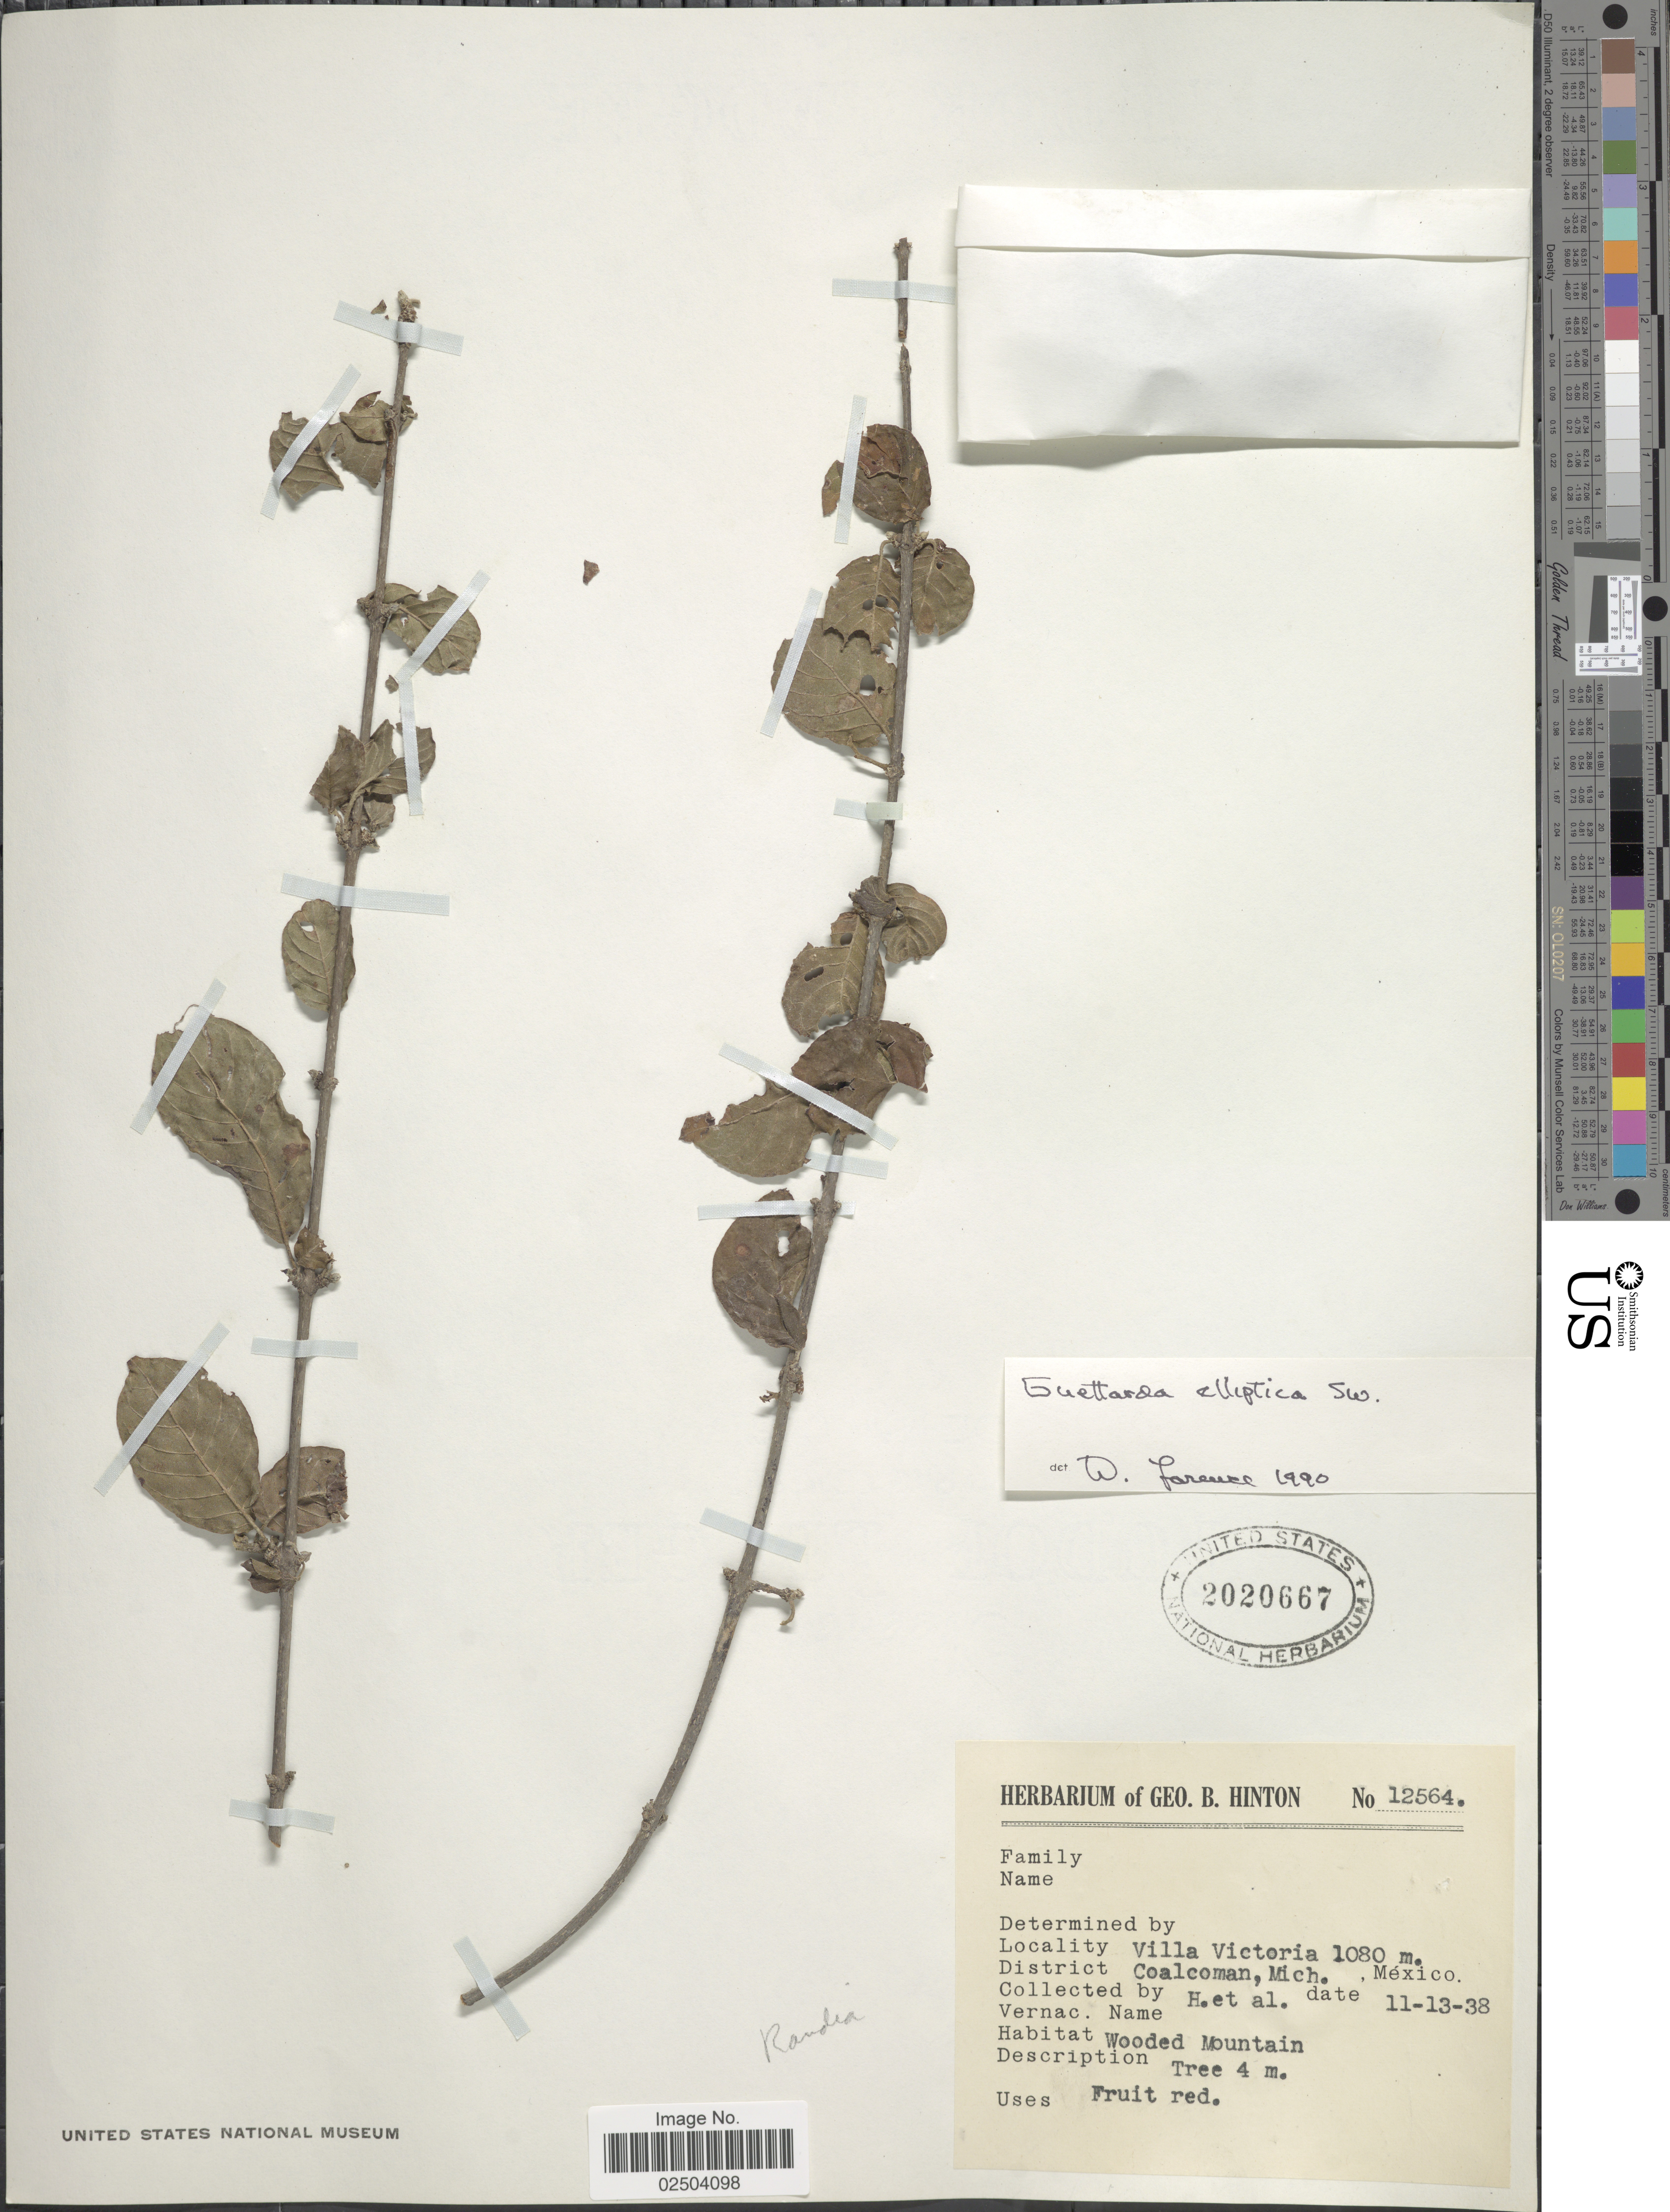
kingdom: Plantae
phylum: Tracheophyta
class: Magnoliopsida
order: Gentianales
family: Rubiaceae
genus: Guettarda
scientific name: Guettarda elliptica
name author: Sw.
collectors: G. B. Hinton & et al.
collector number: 12564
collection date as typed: Transcribed d/m/y: 13/11/38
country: Mexico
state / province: Michoacán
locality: Villa Victoria. District: Coalcoman, Mich.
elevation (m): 1080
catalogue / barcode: US 2020667